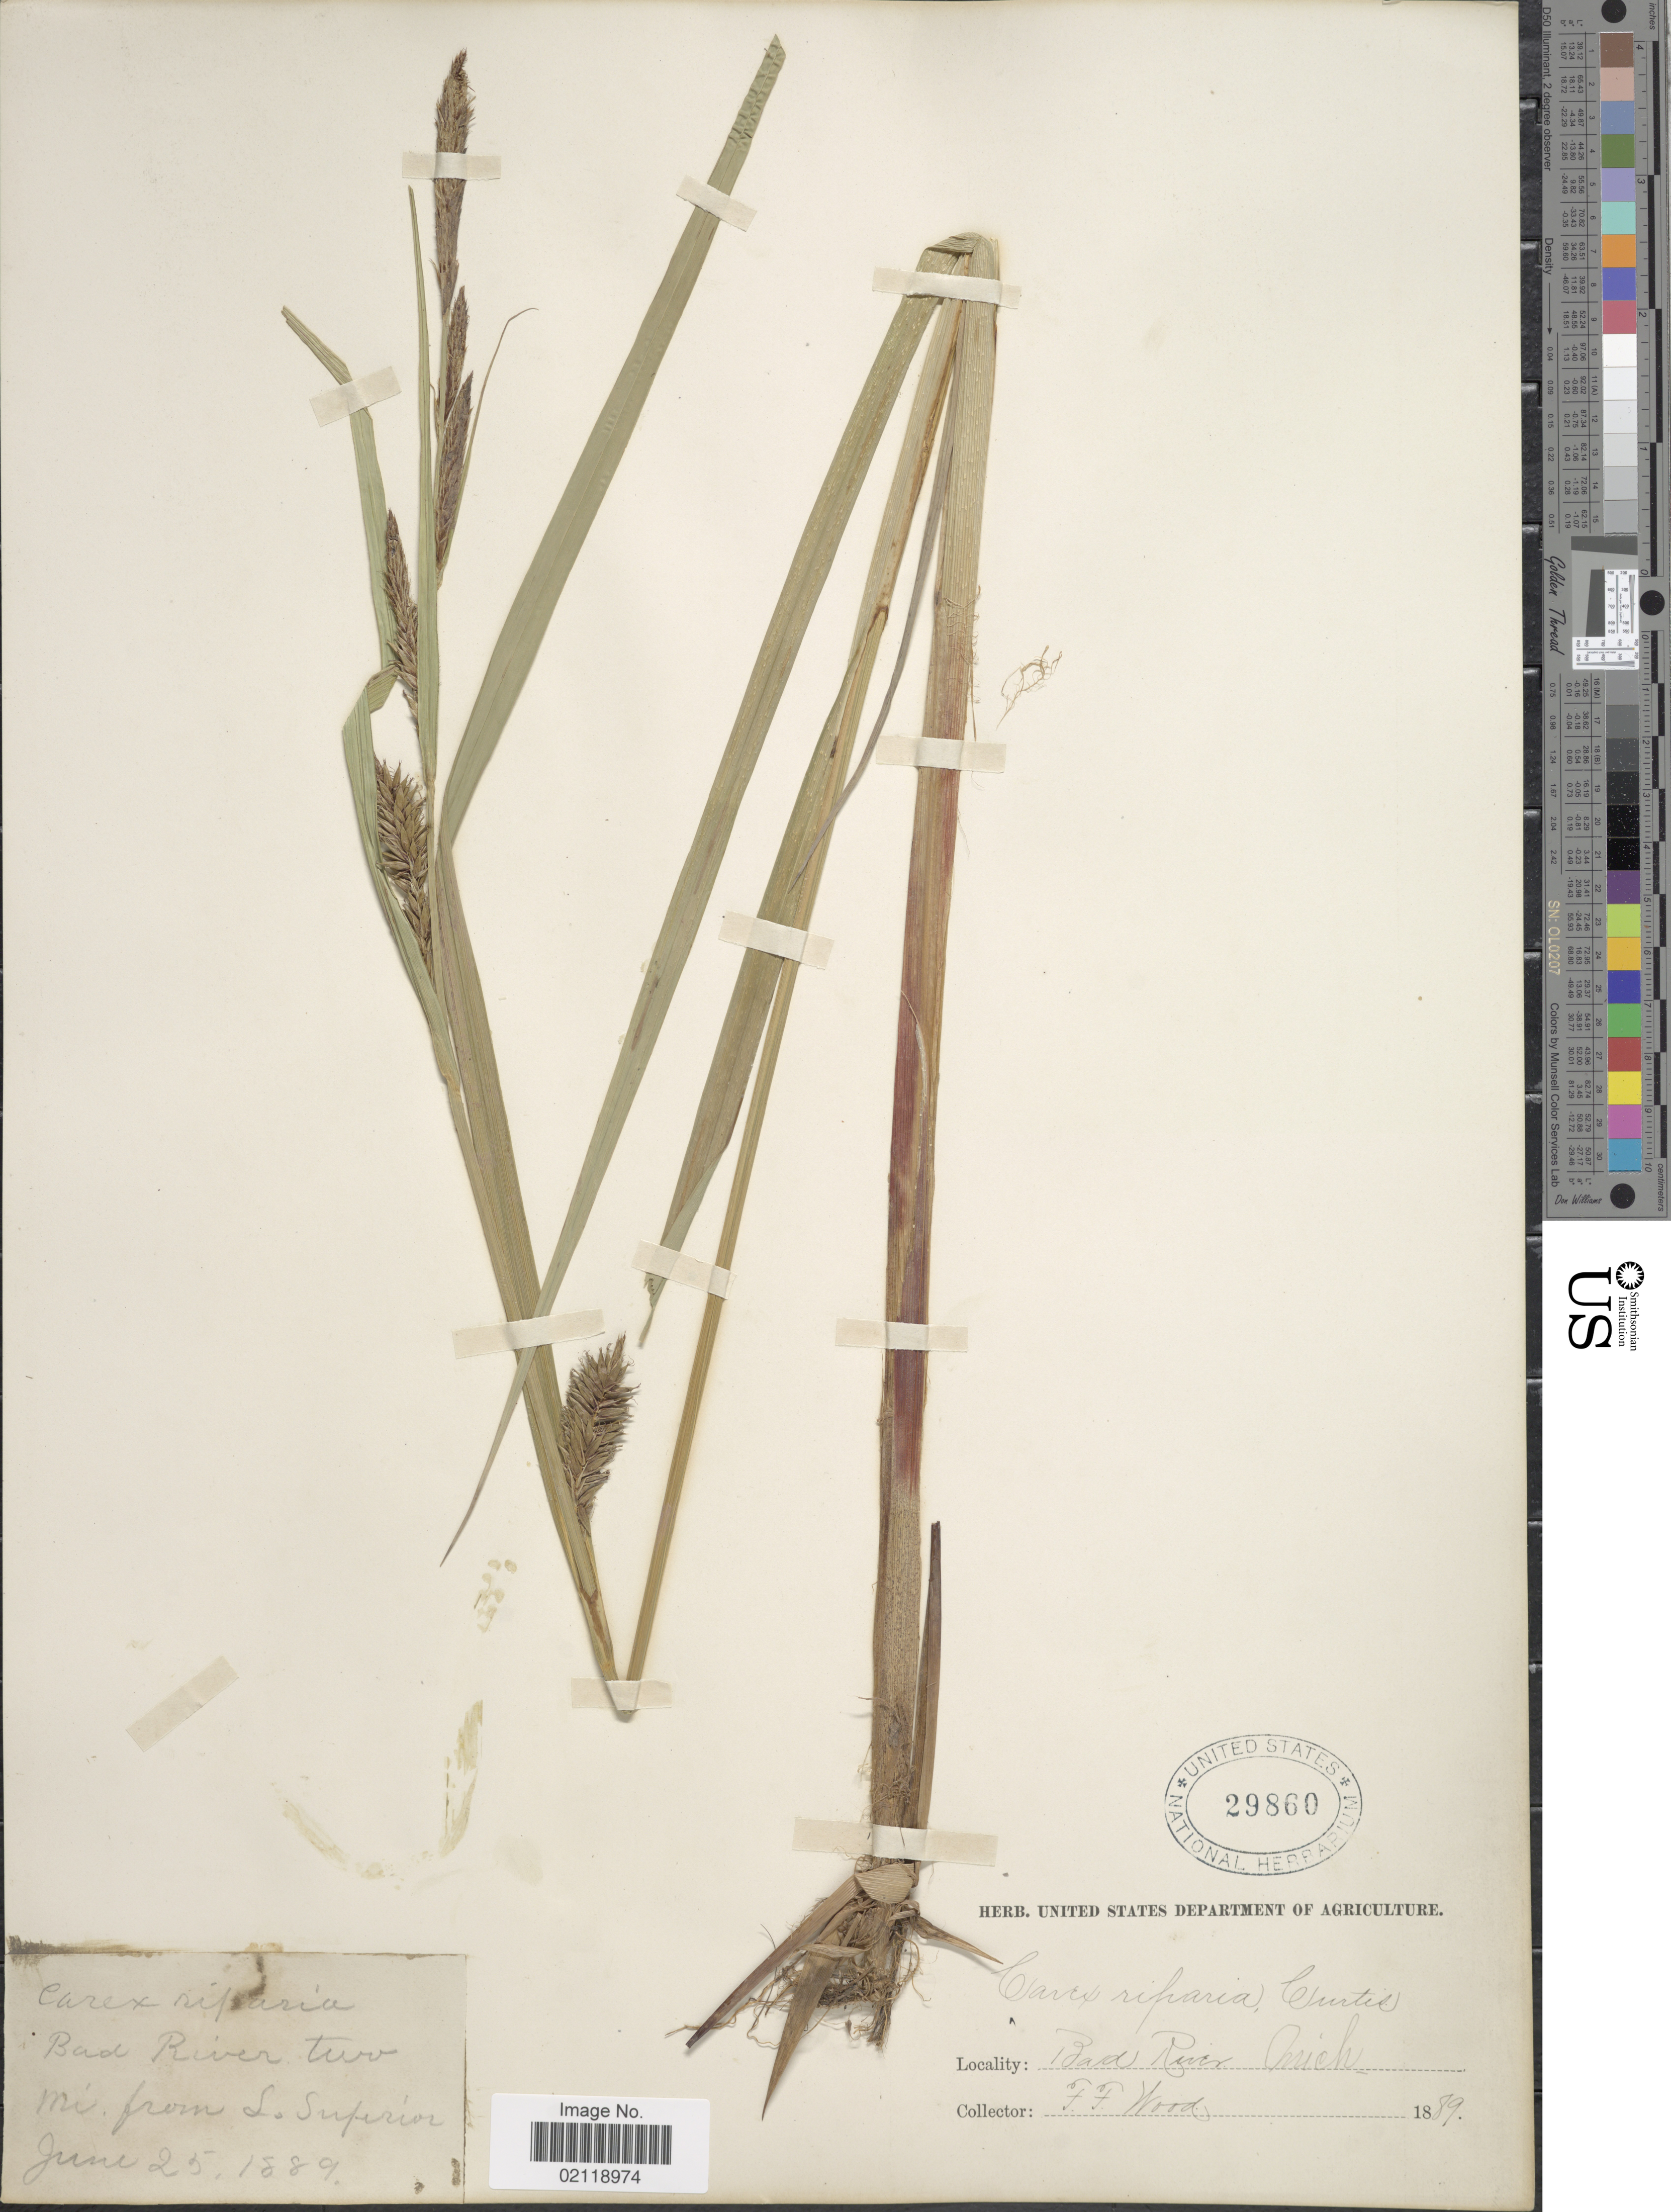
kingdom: Plantae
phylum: Tracheophyta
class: Liliopsida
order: Poales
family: Cyperaceae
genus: Carex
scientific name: Carex lacustris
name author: Willd.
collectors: F. Wood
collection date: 1889-06-25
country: United States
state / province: Michigan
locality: Bad River two mi. from L. Superior.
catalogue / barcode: US 29860